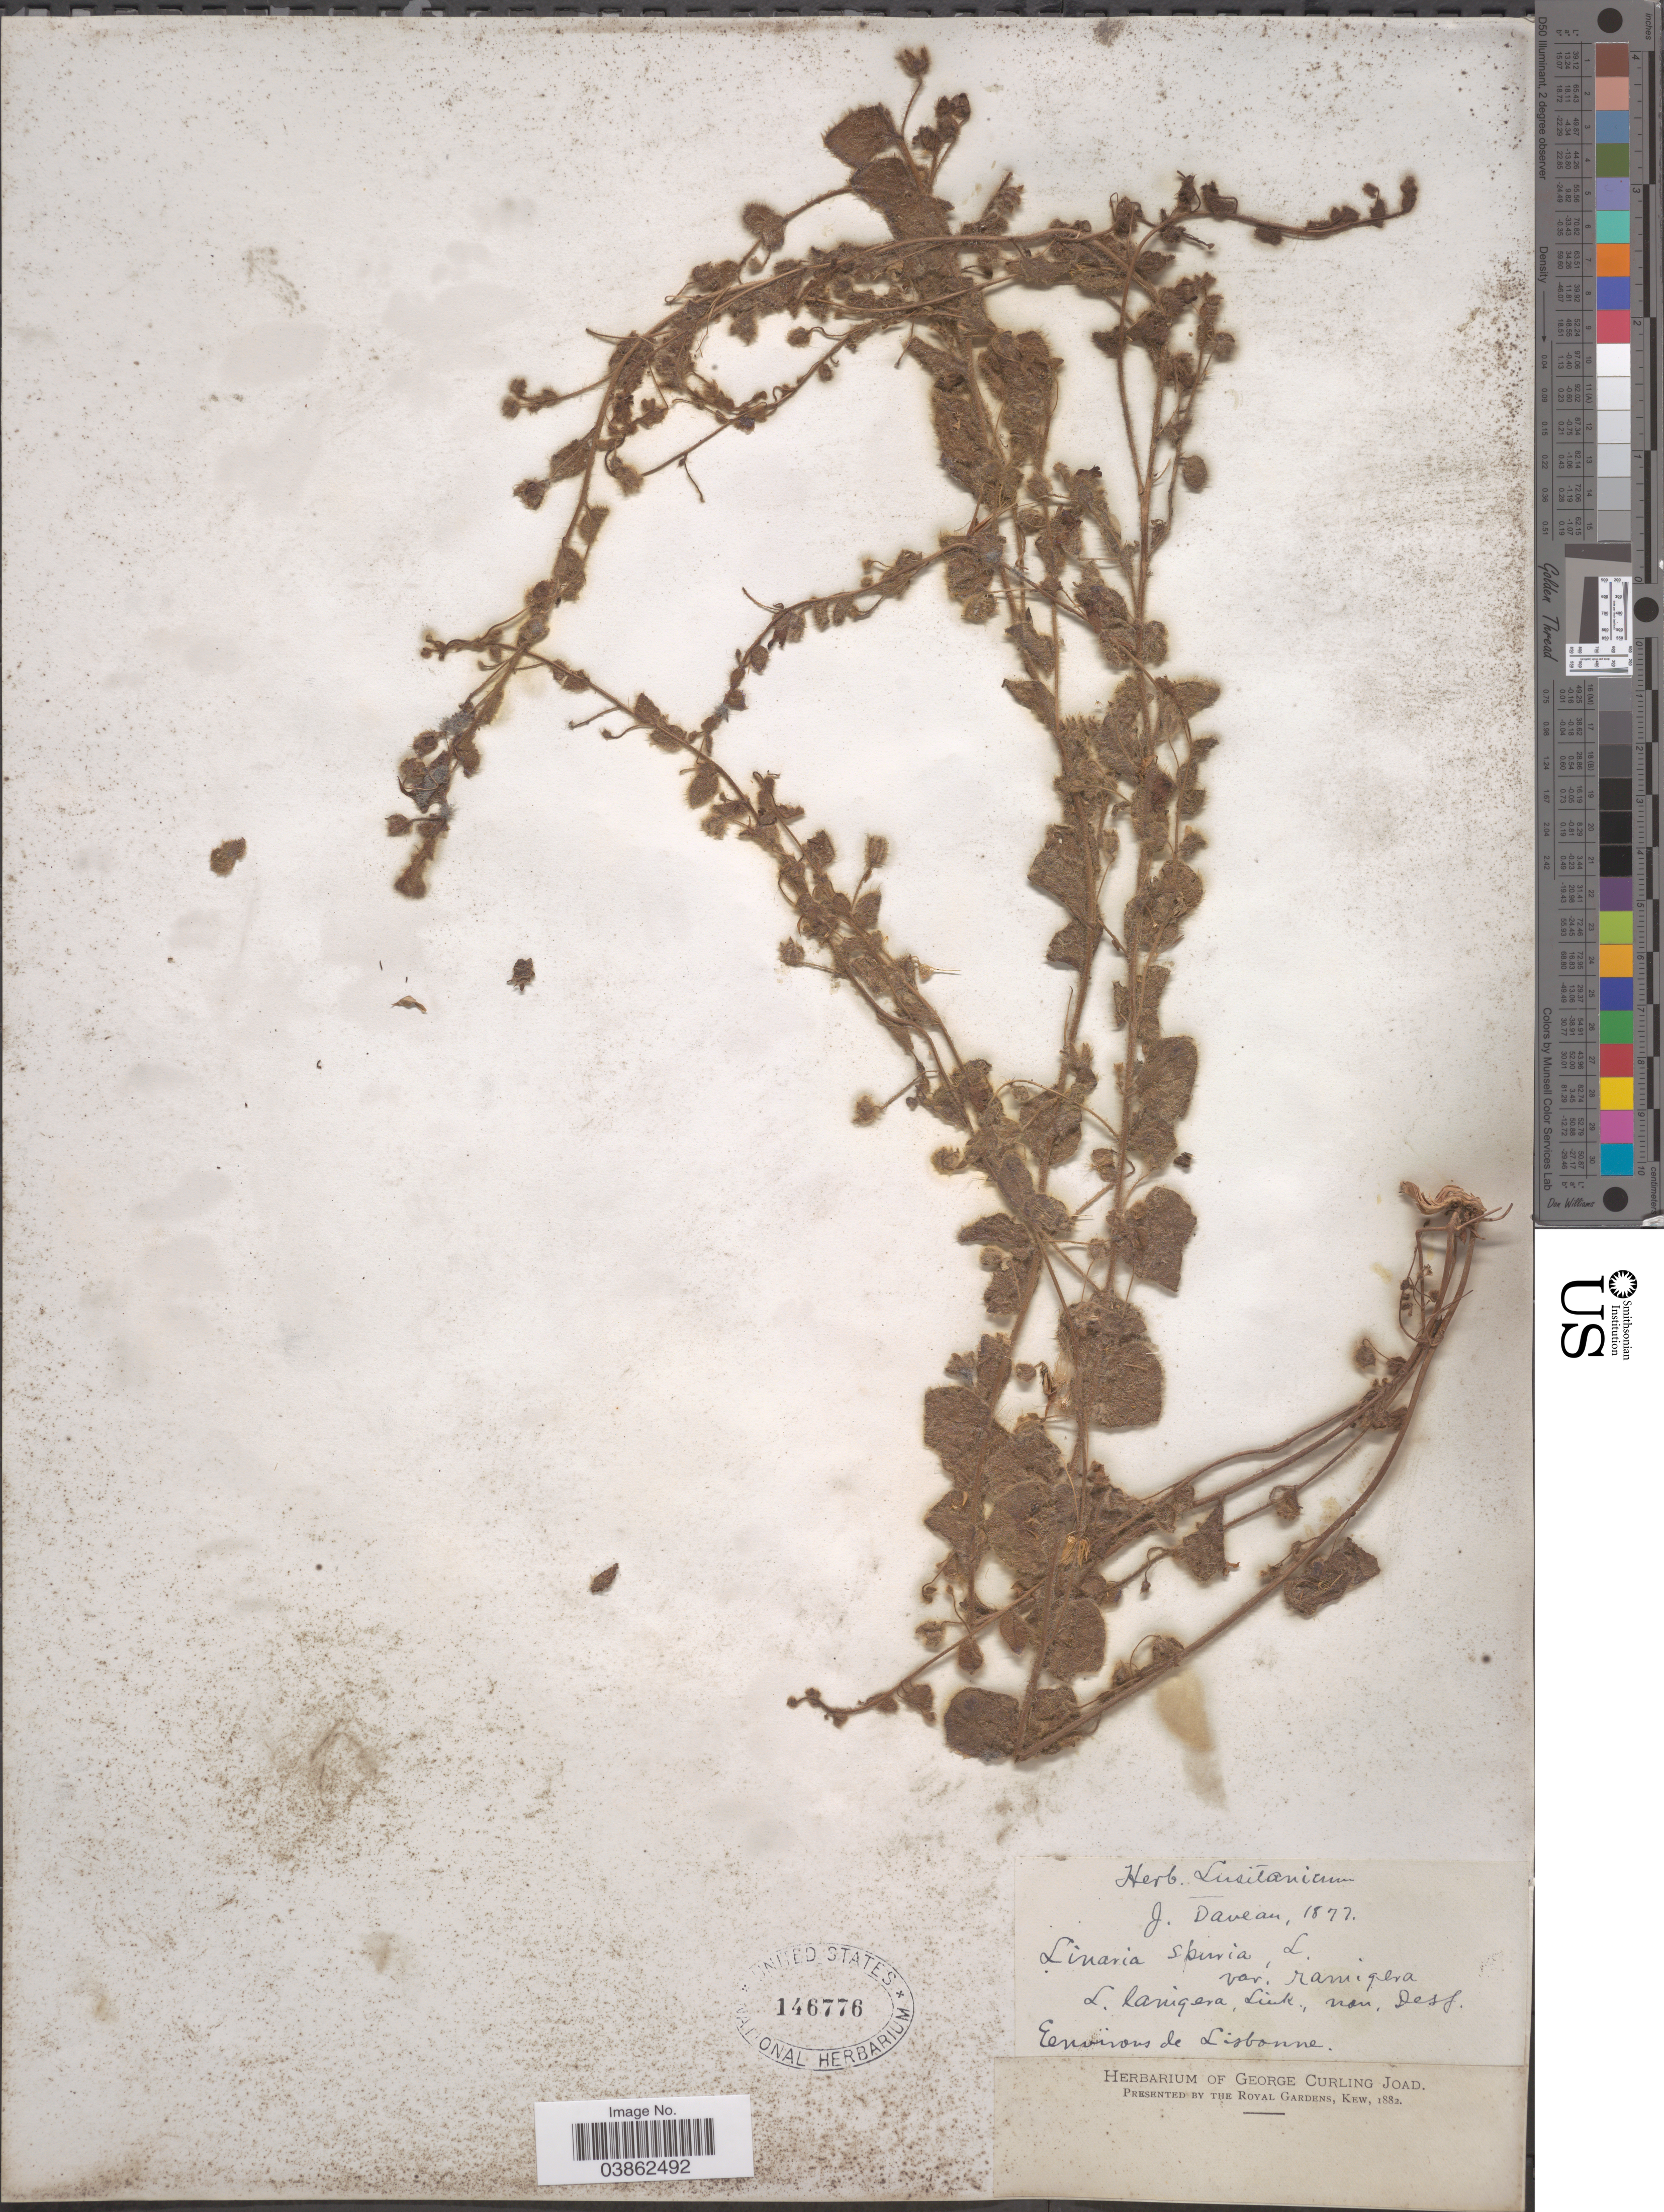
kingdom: Plantae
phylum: Tracheophyta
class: Magnoliopsida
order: Lamiales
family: Plantaginaceae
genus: Elatinoides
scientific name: Elatinoides spuria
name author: (L.) Wettst.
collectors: J. Daveau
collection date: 1877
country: Portugal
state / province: Lisboa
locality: Lusitanium. Environs de Lisbonne.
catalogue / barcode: US 146776